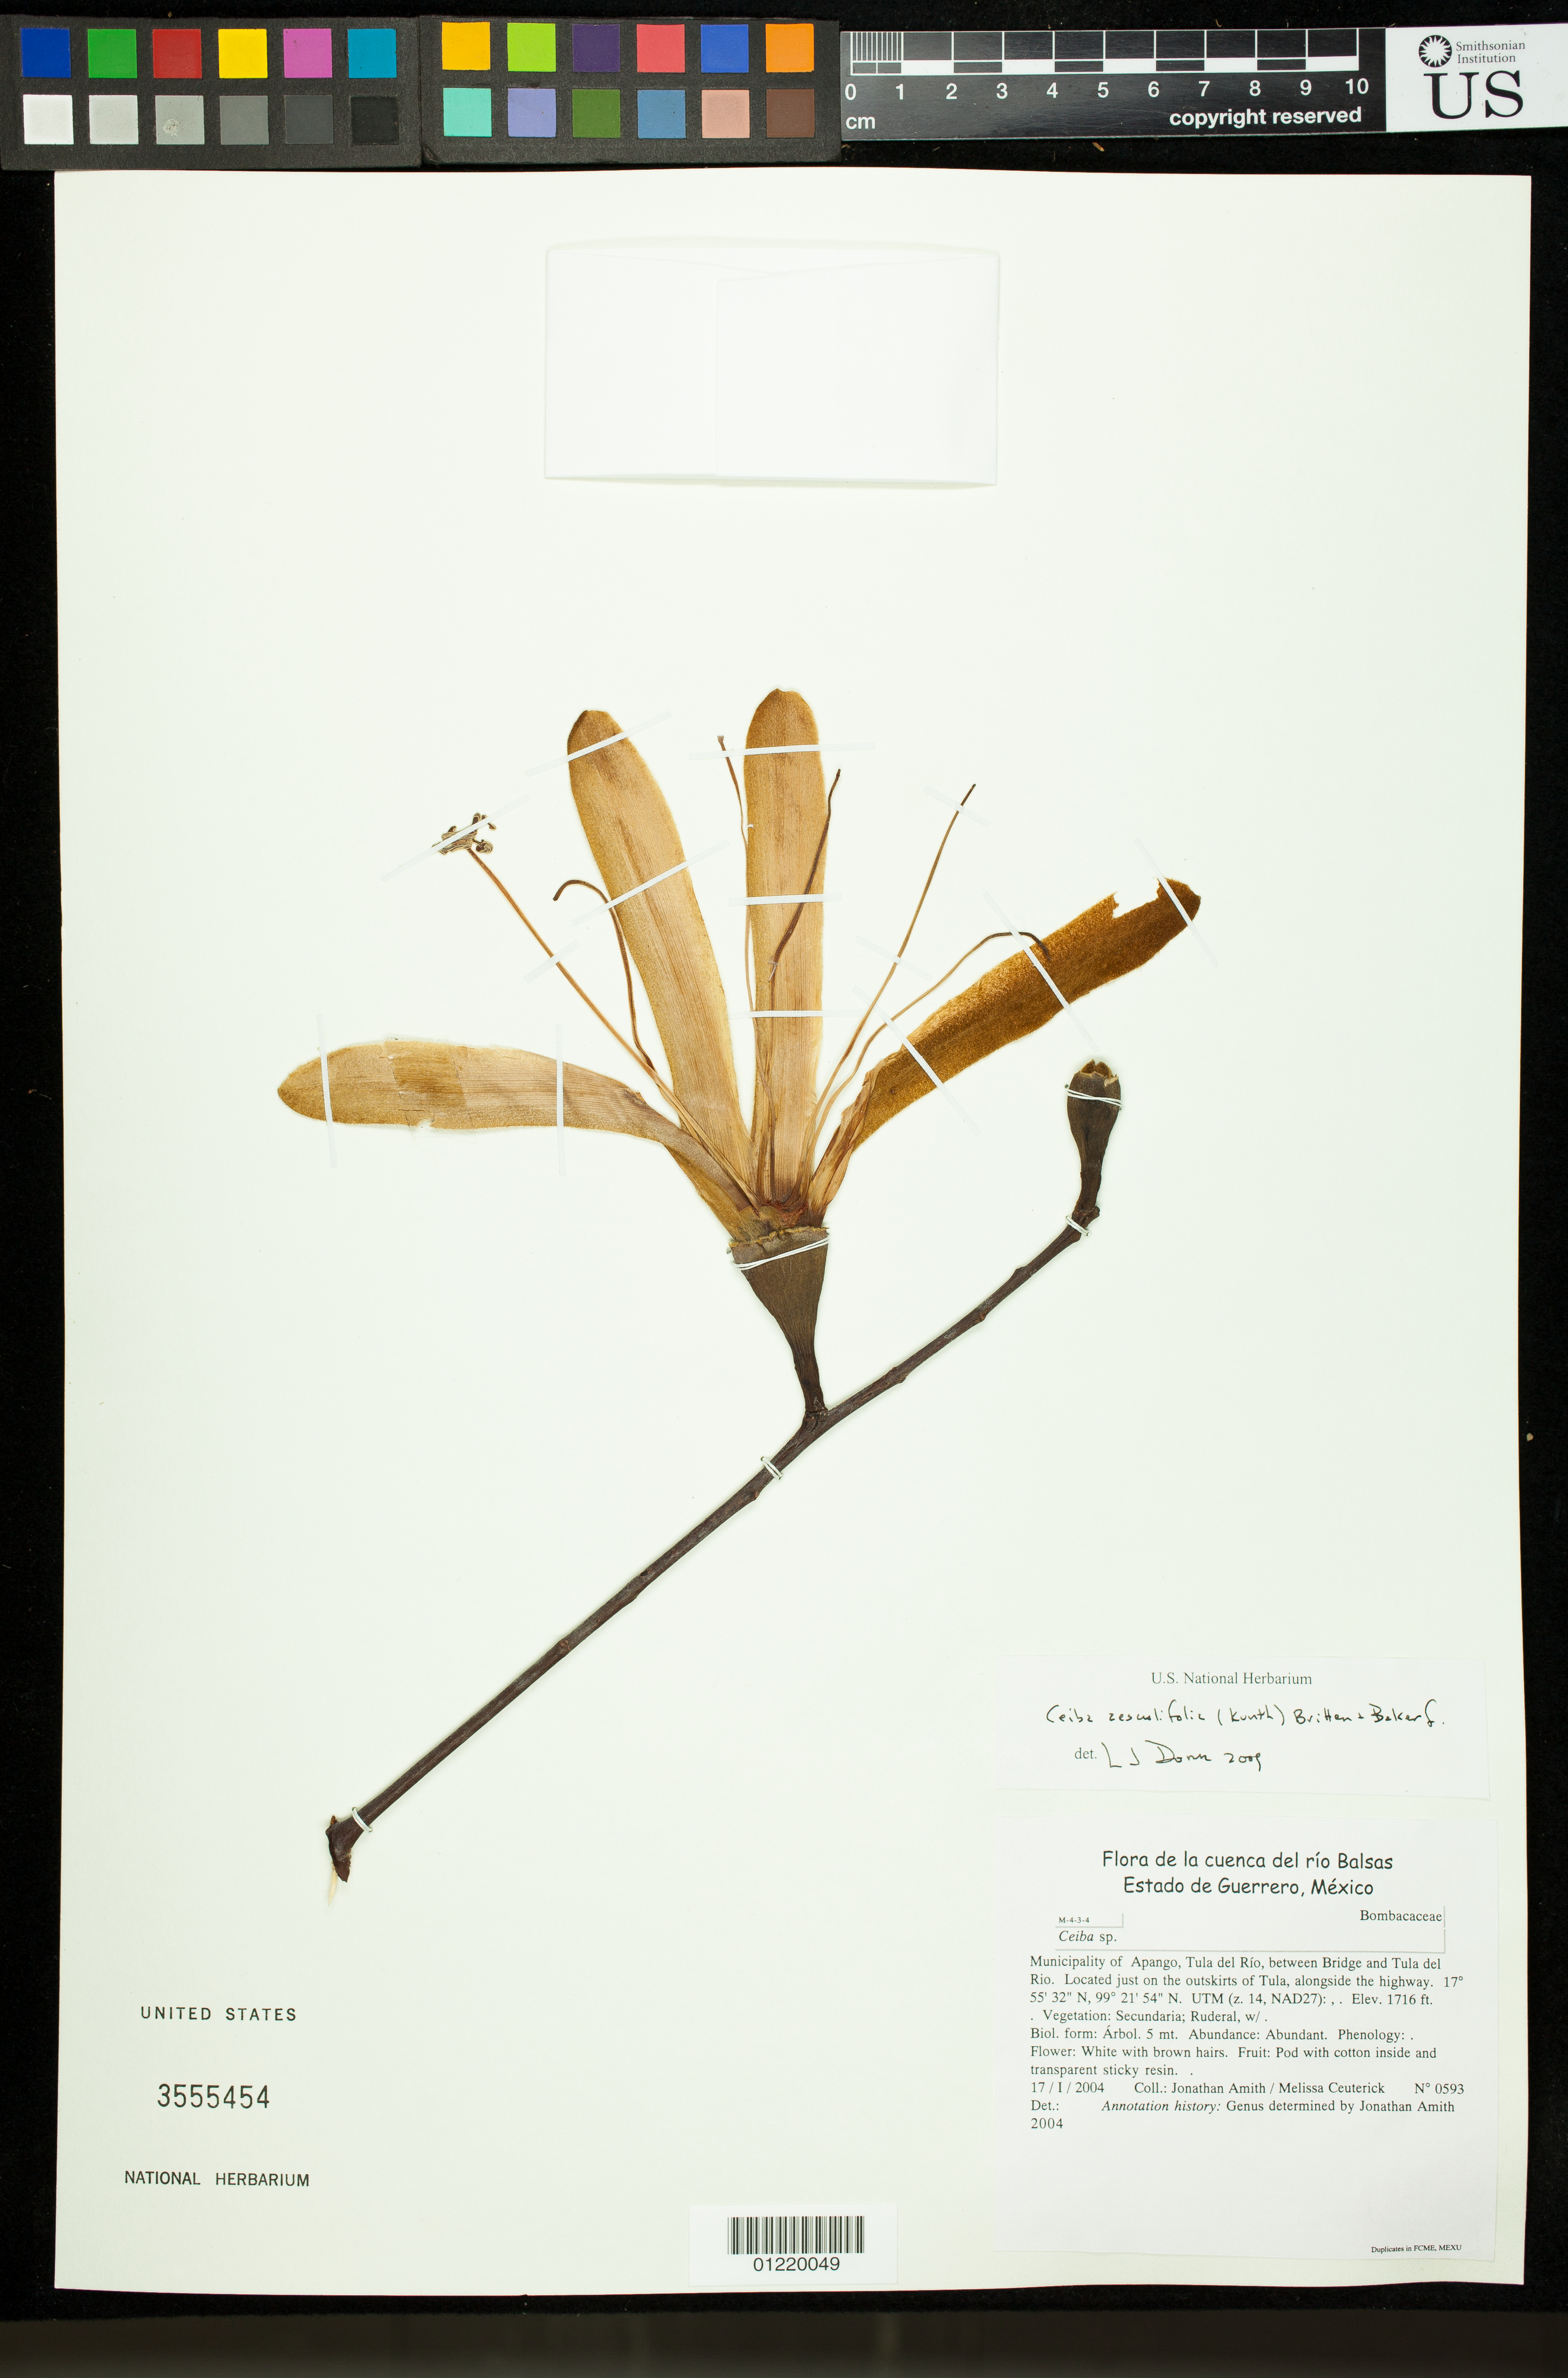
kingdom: Plantae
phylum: Tracheophyta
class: Magnoliopsida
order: Malvales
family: Malvaceae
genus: Ceiba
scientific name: Ceiba aesculifolia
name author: (Kunth) Britten & Baker f.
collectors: J. D. Amith & M. Ceuterick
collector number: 593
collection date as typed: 1/17/2004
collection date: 2004-01-17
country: Mexico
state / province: Guerrero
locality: Municipality of Apango, Tula del Río, between Bridge and Tula del Rio. Located just on the outskirts of Tula, alongside the highway. UTM (z. 14, NAD27)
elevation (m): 523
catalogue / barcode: US 3555454